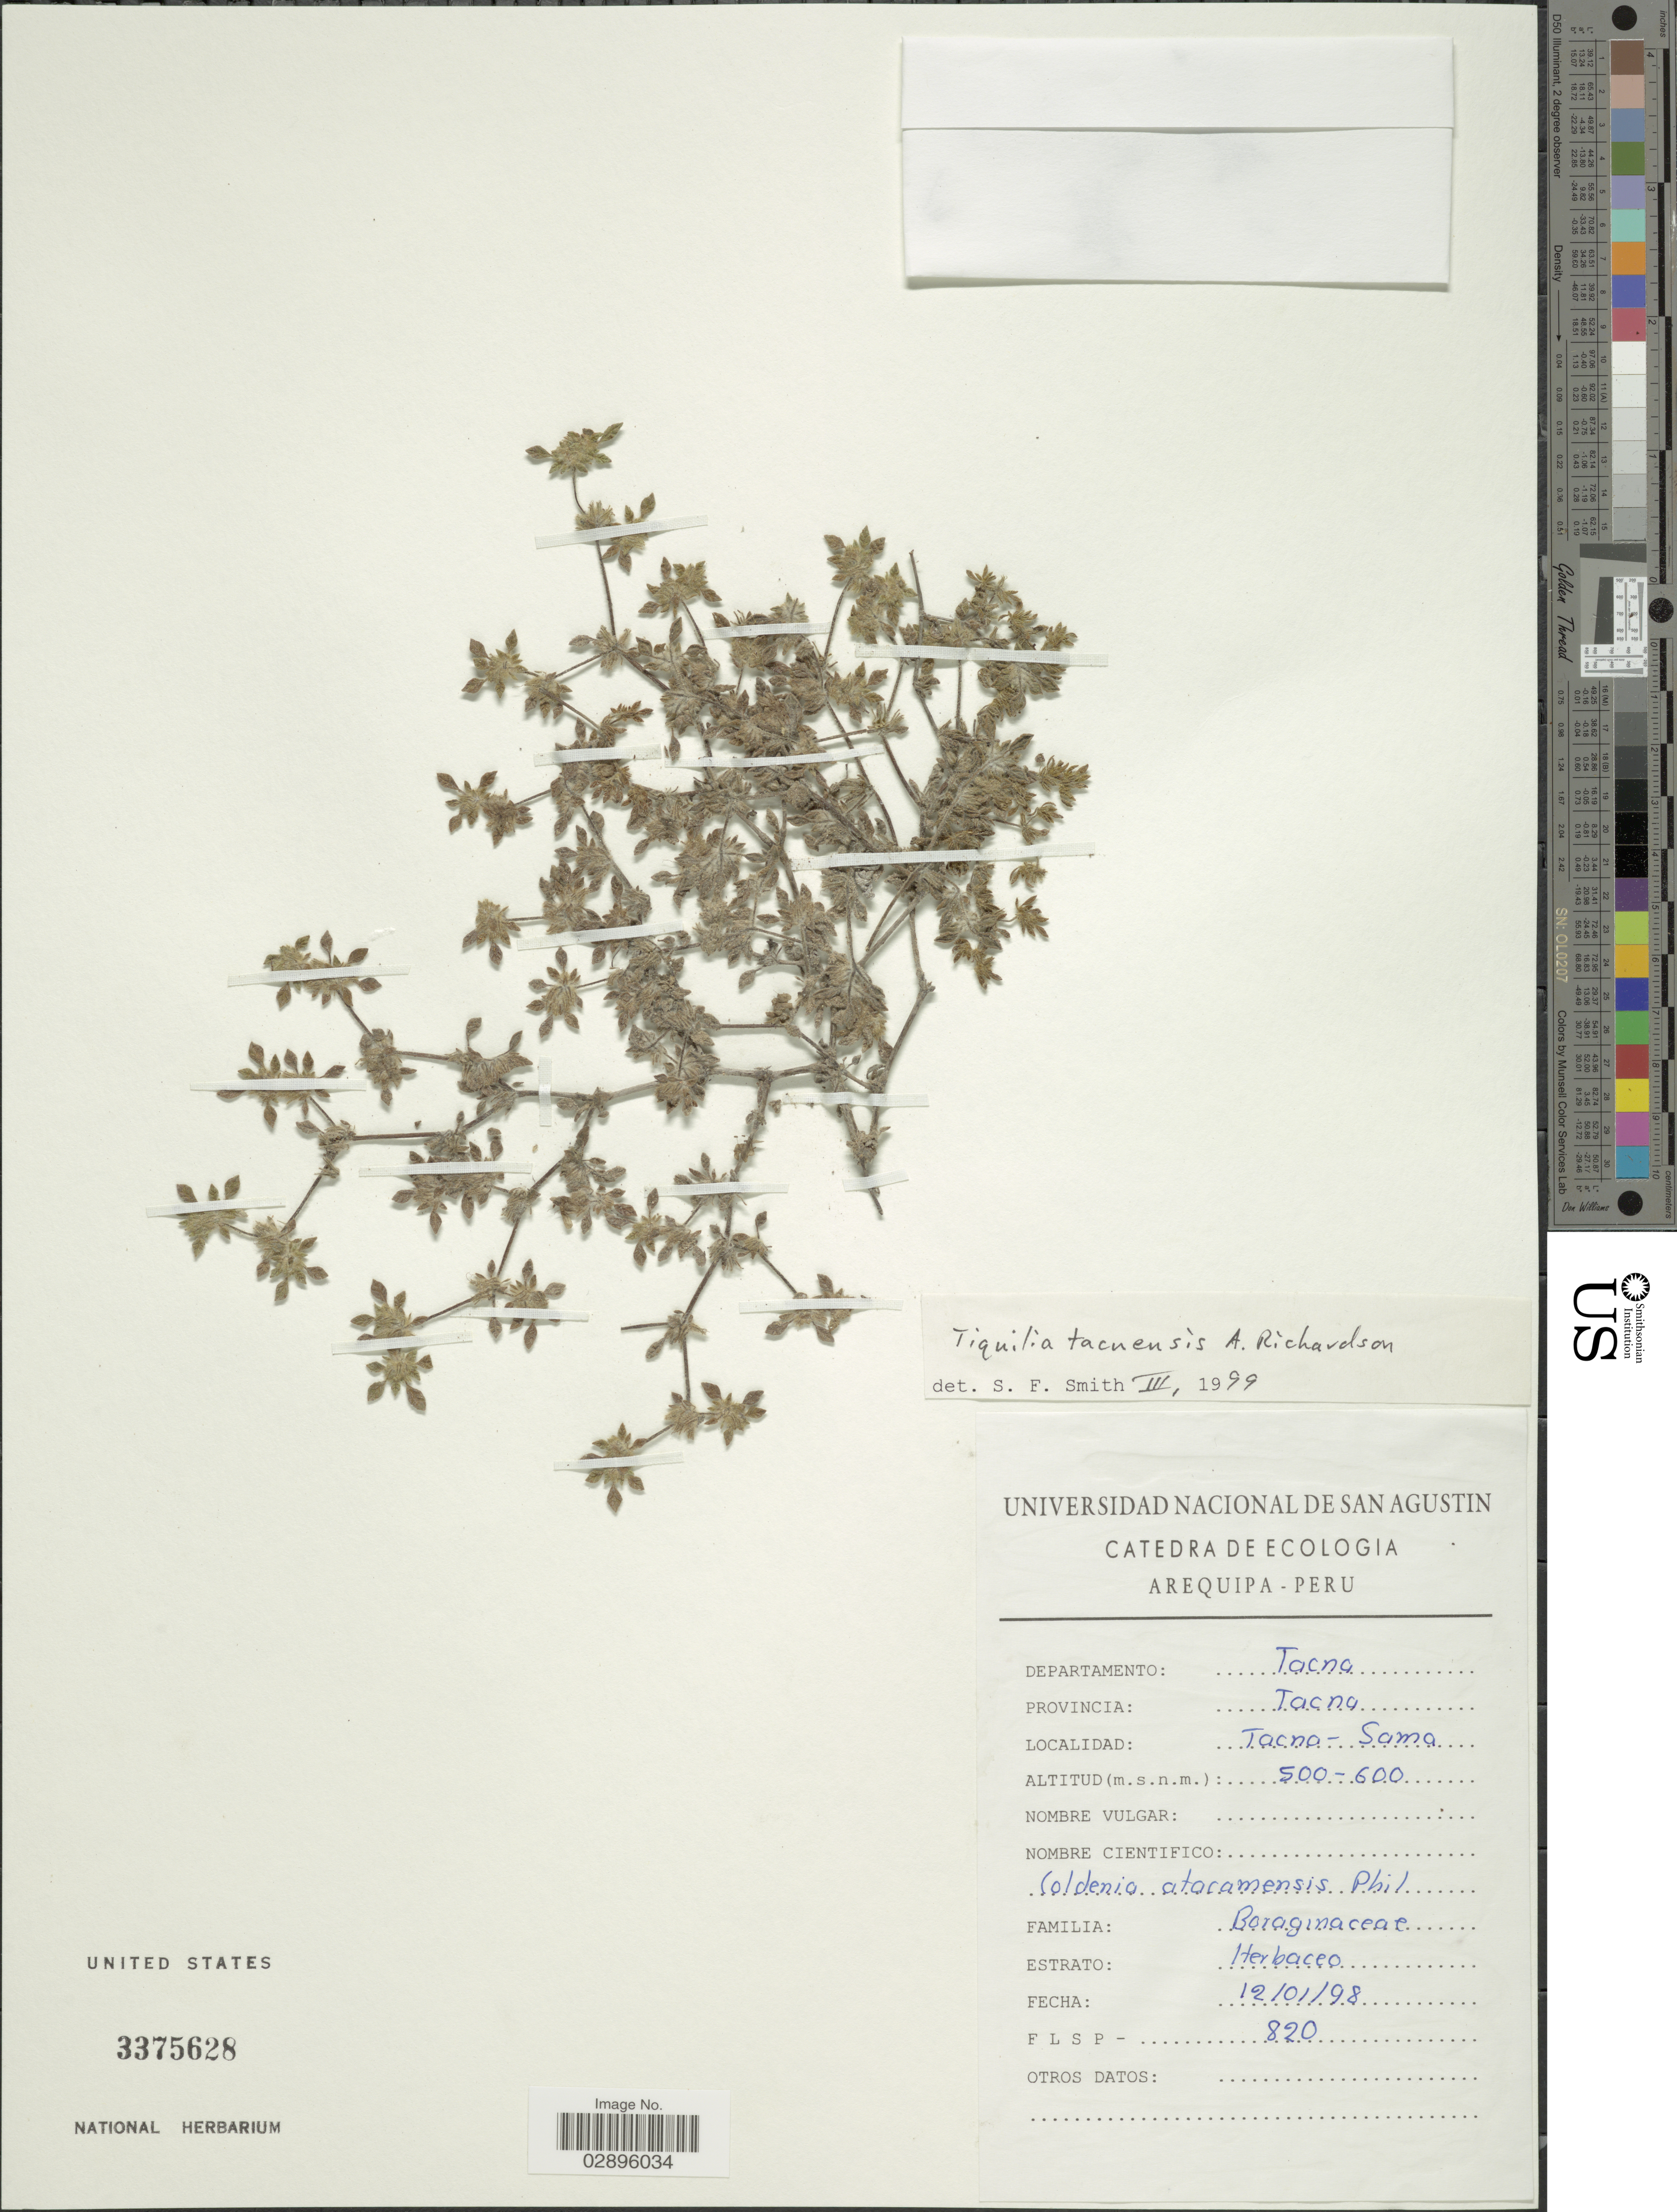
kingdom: Plantae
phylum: Tracheophyta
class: Magnoliopsida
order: Boraginales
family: Ehretiaceae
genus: Tiquilia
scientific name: Tiquilia tacnensis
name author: A.T. Richardson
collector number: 820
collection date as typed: Transcribed d/m/y: 12/1/98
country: Peru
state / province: Tacna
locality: Departamento Tacna: Tacna - Sama.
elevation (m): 500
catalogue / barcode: US 3375628